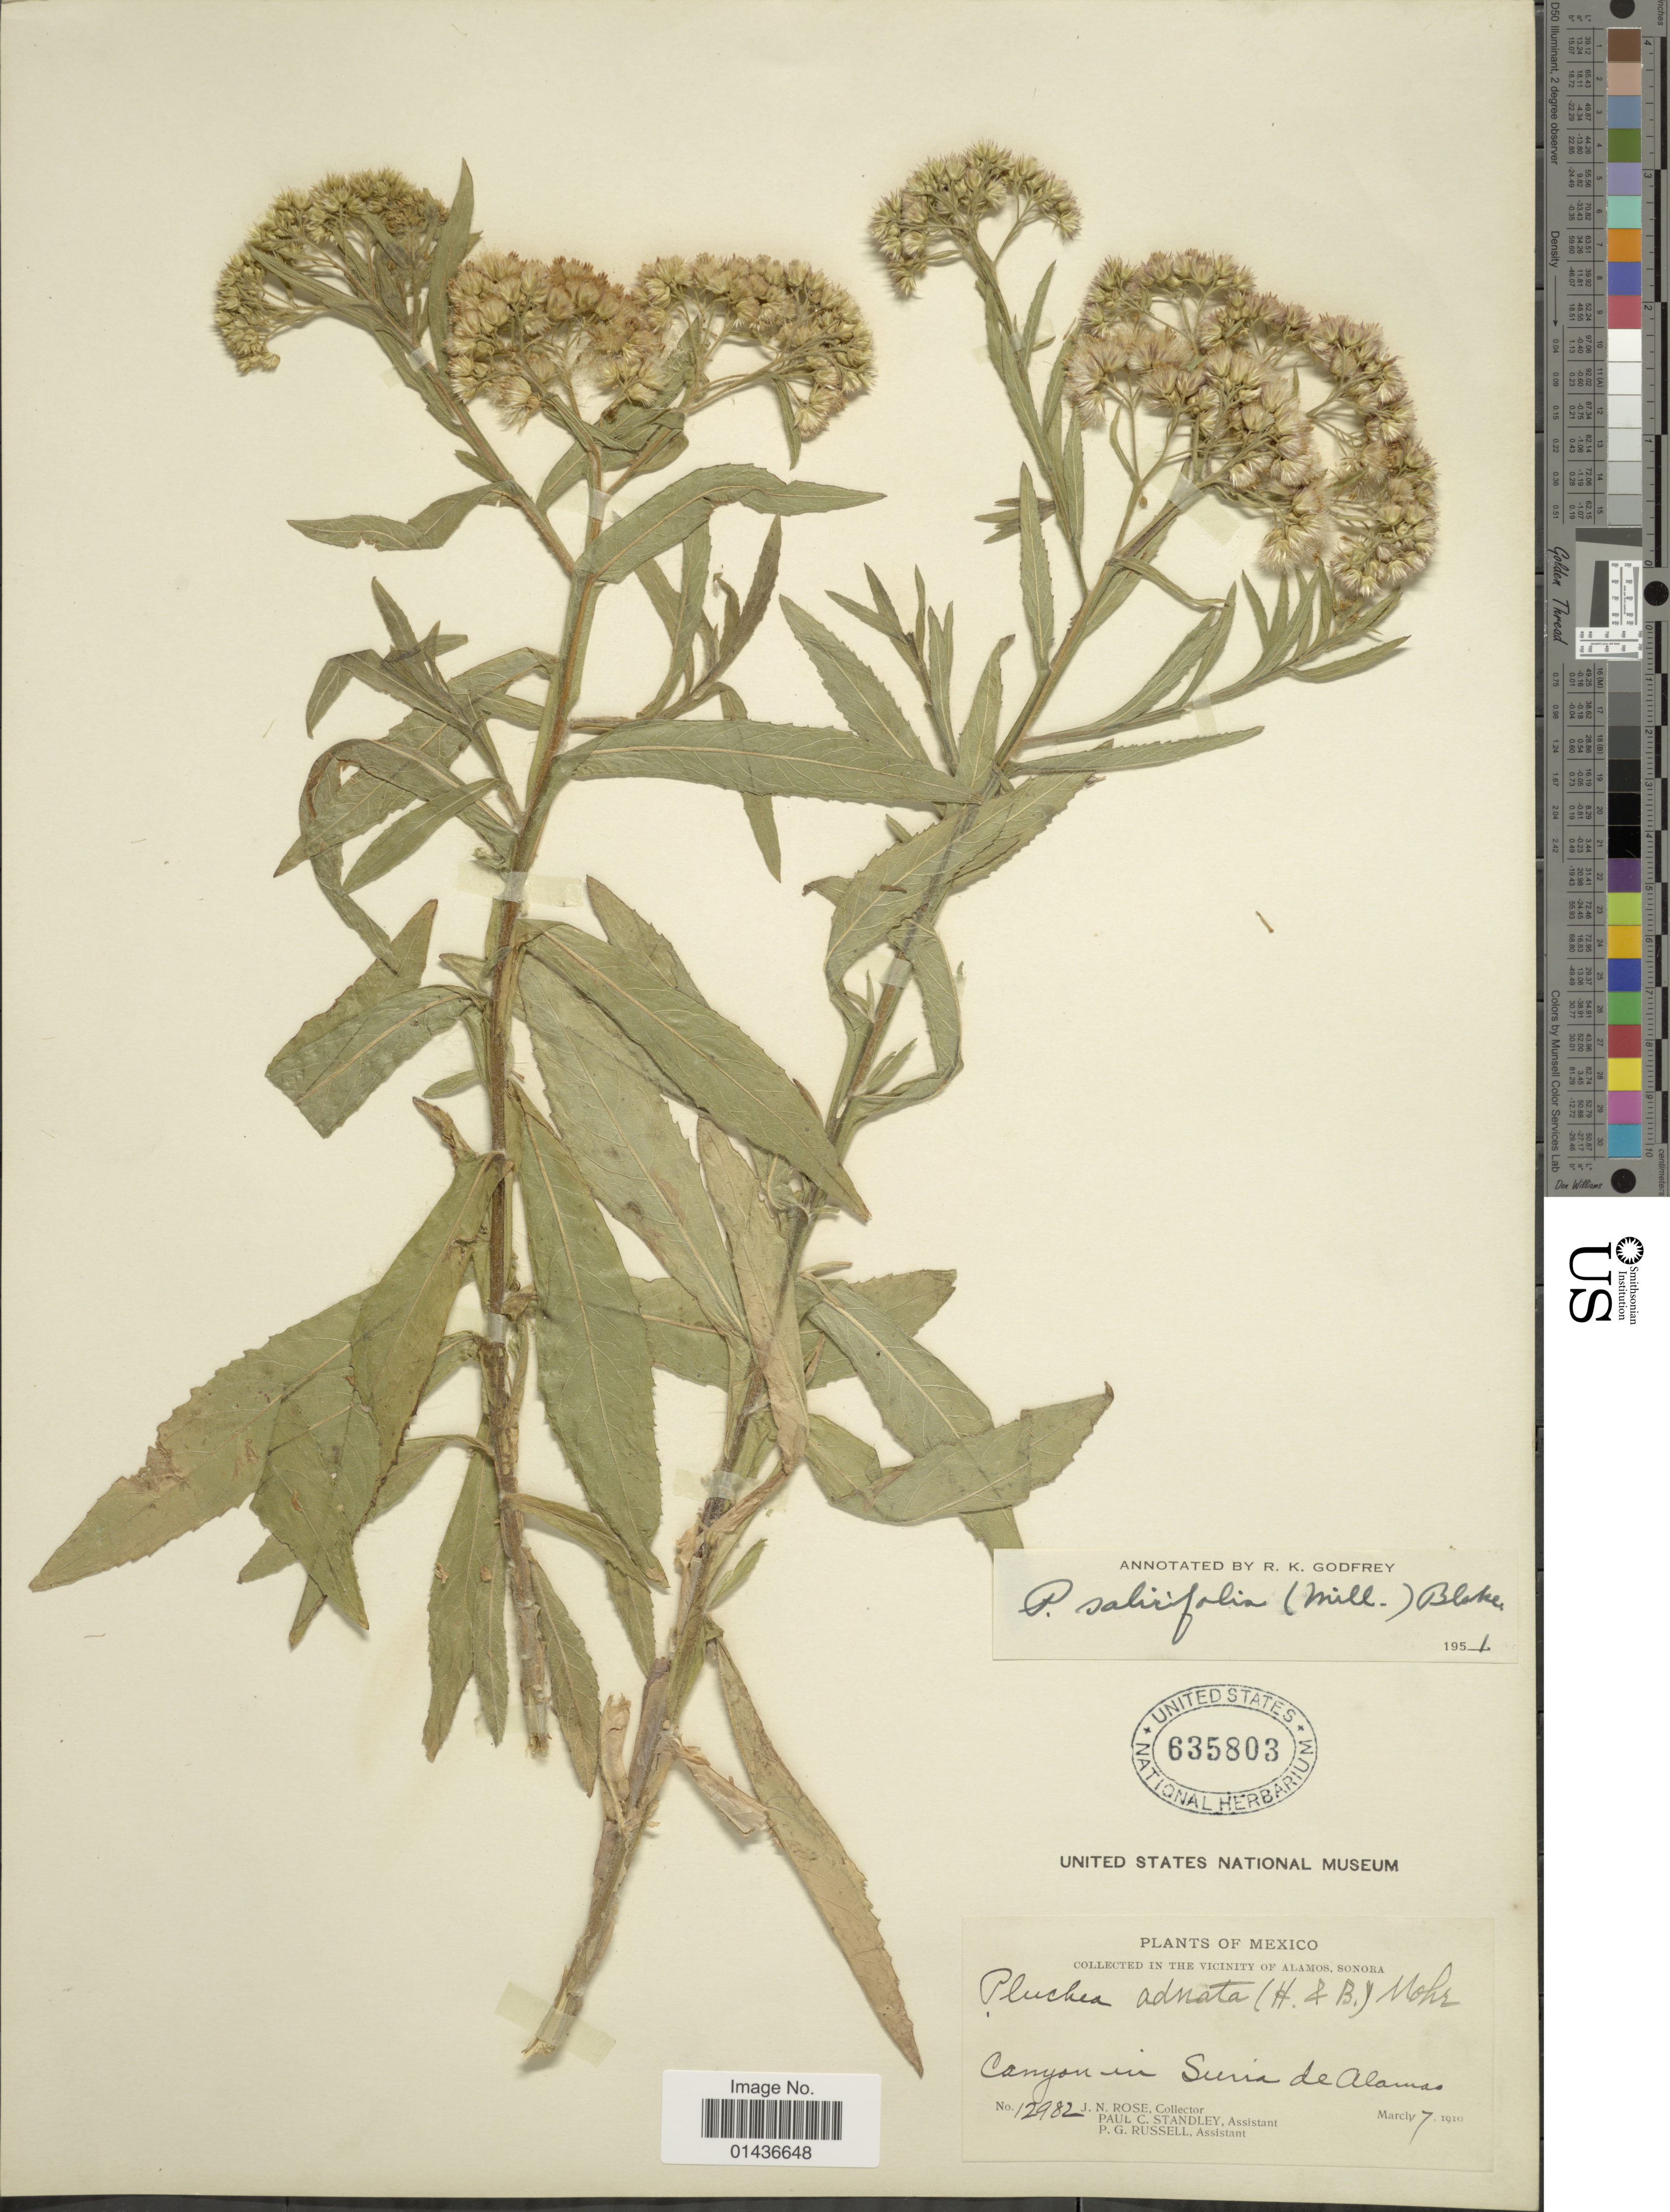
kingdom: Plantae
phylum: Tracheophyta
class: Magnoliopsida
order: Asterales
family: Asteraceae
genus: Pluchea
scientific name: Pluchea salicifolia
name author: (Mill.) S.F. Blake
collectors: J. N. Rose, P. C. Standley & P. G. Russell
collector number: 12982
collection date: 1910-03-17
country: Mexico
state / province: Sinaloa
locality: Vicinity of Alamos, Canyon in Sierra de Alamos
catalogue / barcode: US 635803